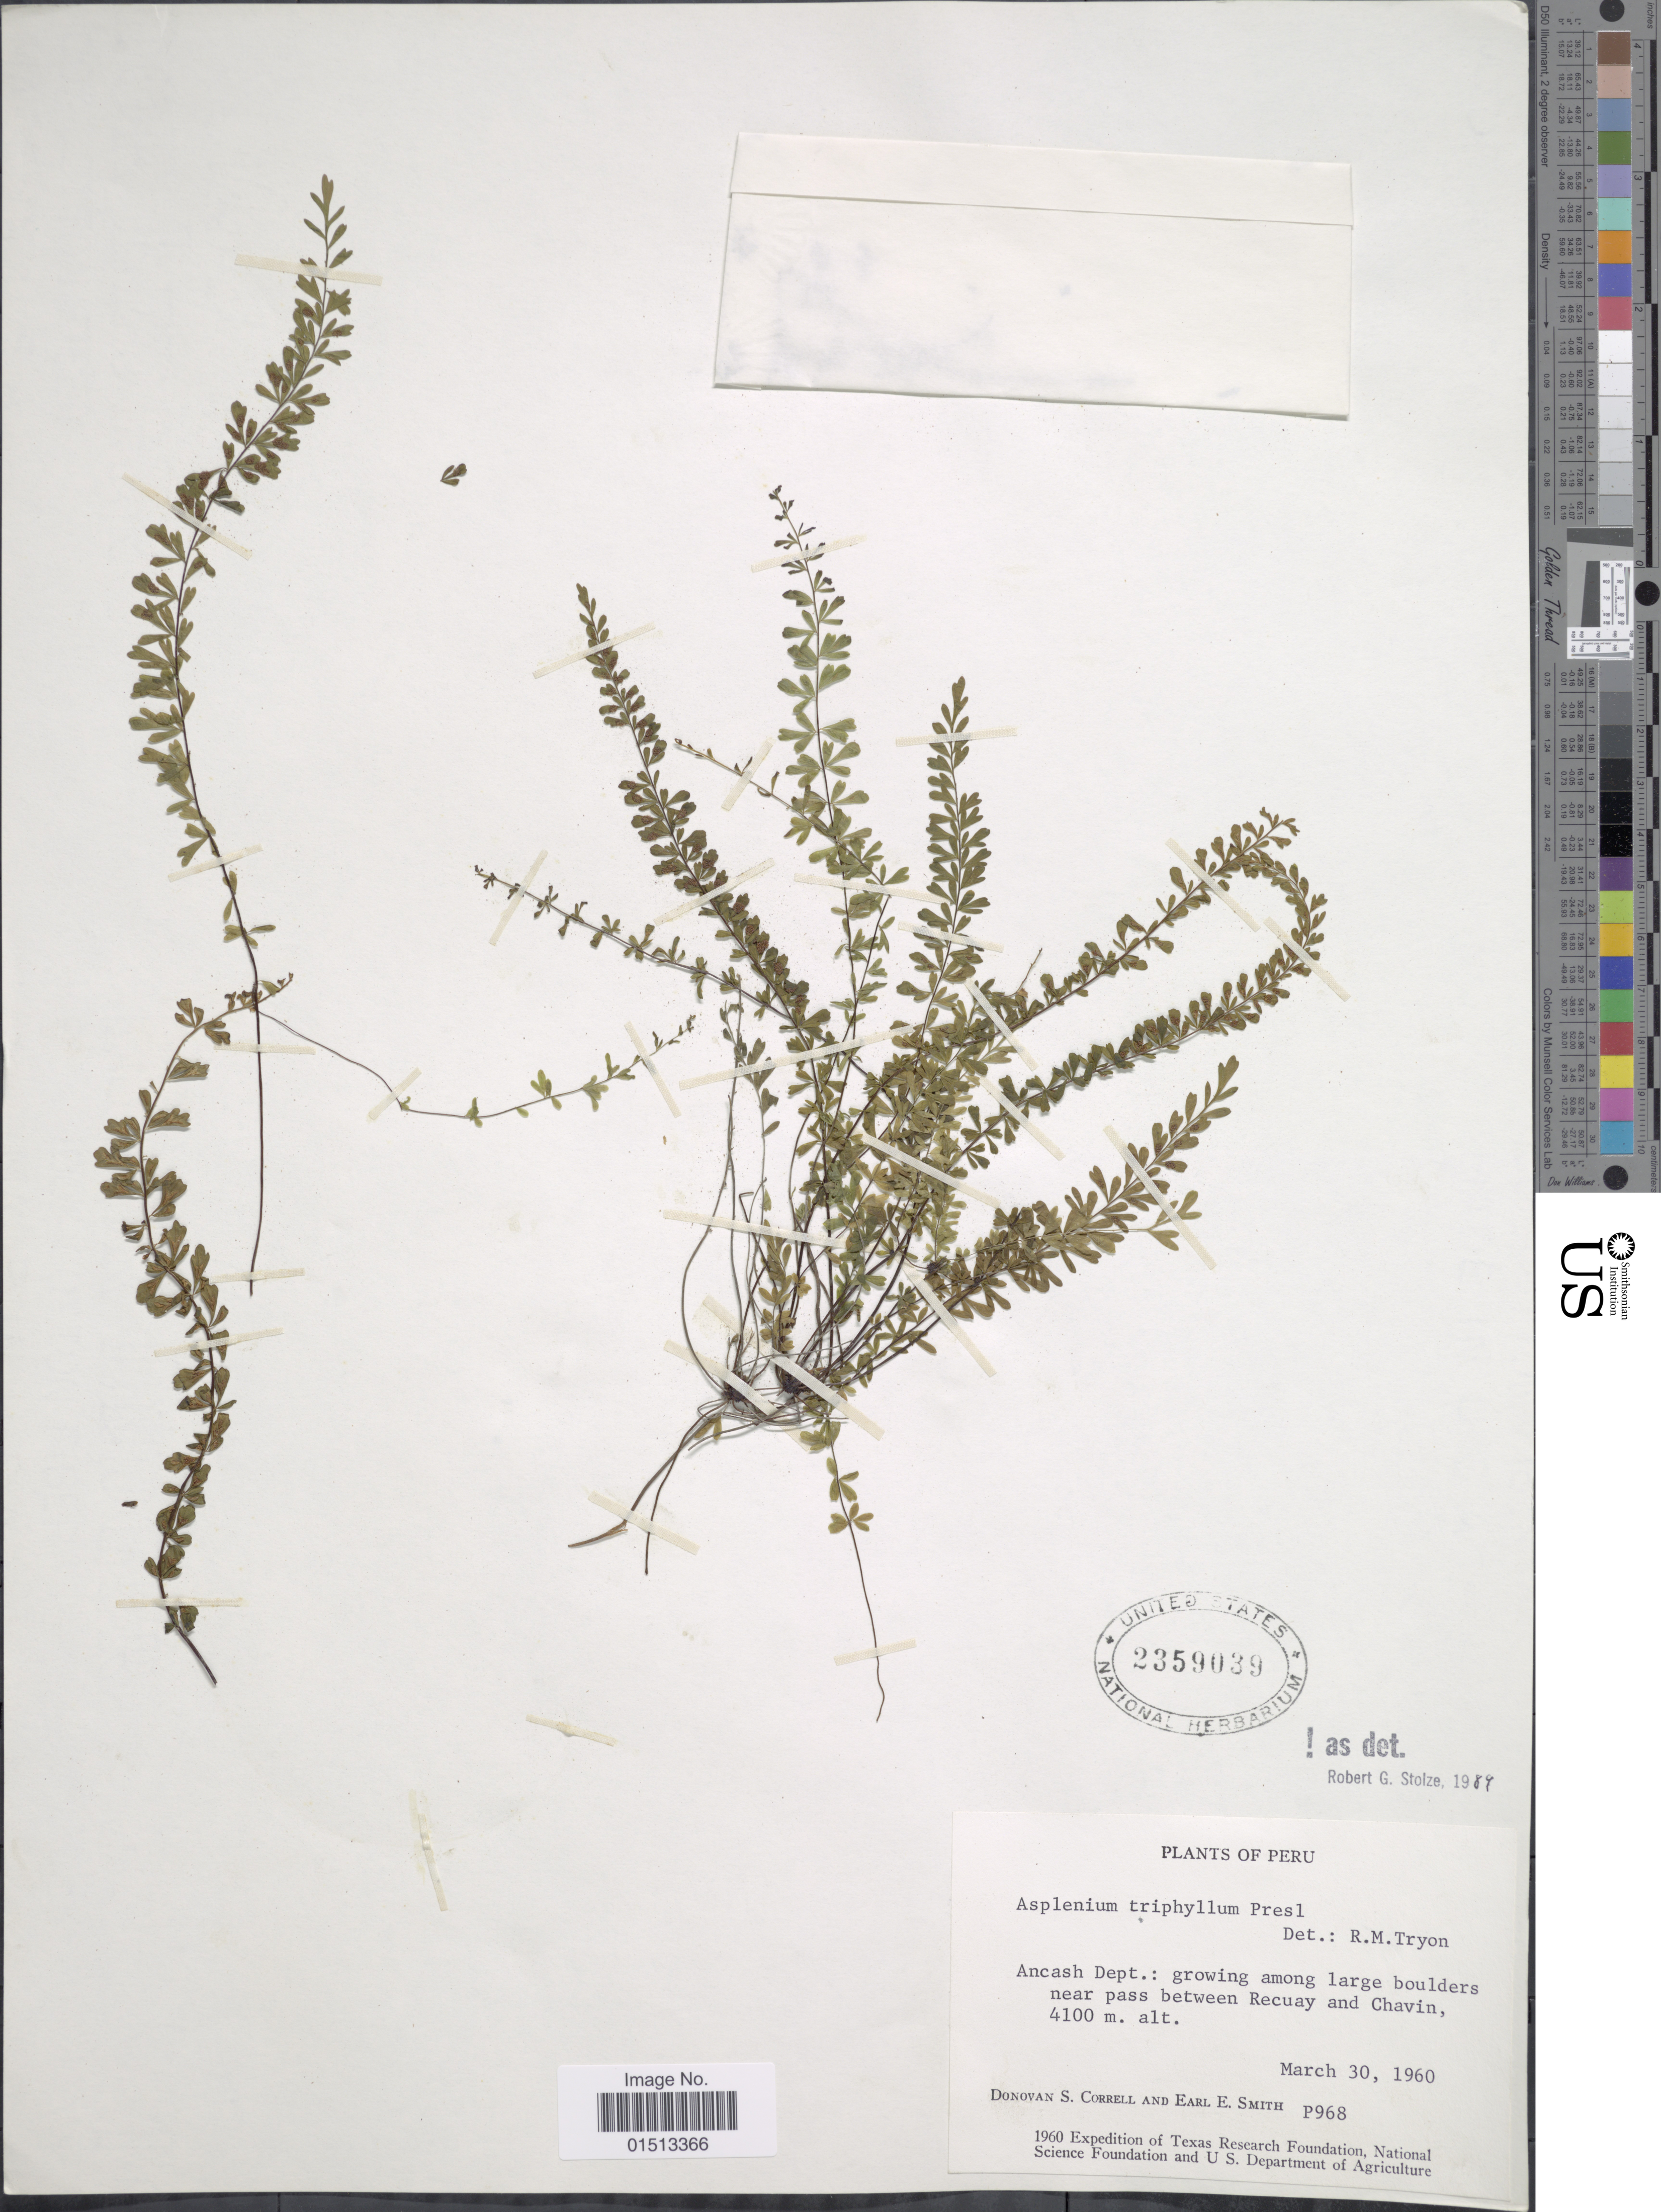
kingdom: Plantae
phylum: Tracheophyta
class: Polypodiopsida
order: Polypodiales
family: Aspleniaceae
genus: Asplenium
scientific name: Asplenium triphyllum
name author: C. Presl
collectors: D. S. Correll & E. E. Smith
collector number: P968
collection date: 1960-03-30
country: Peru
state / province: Ancash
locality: Growing among large boulders near pass between recuay and Chavin.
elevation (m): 4100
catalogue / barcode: US 2359039